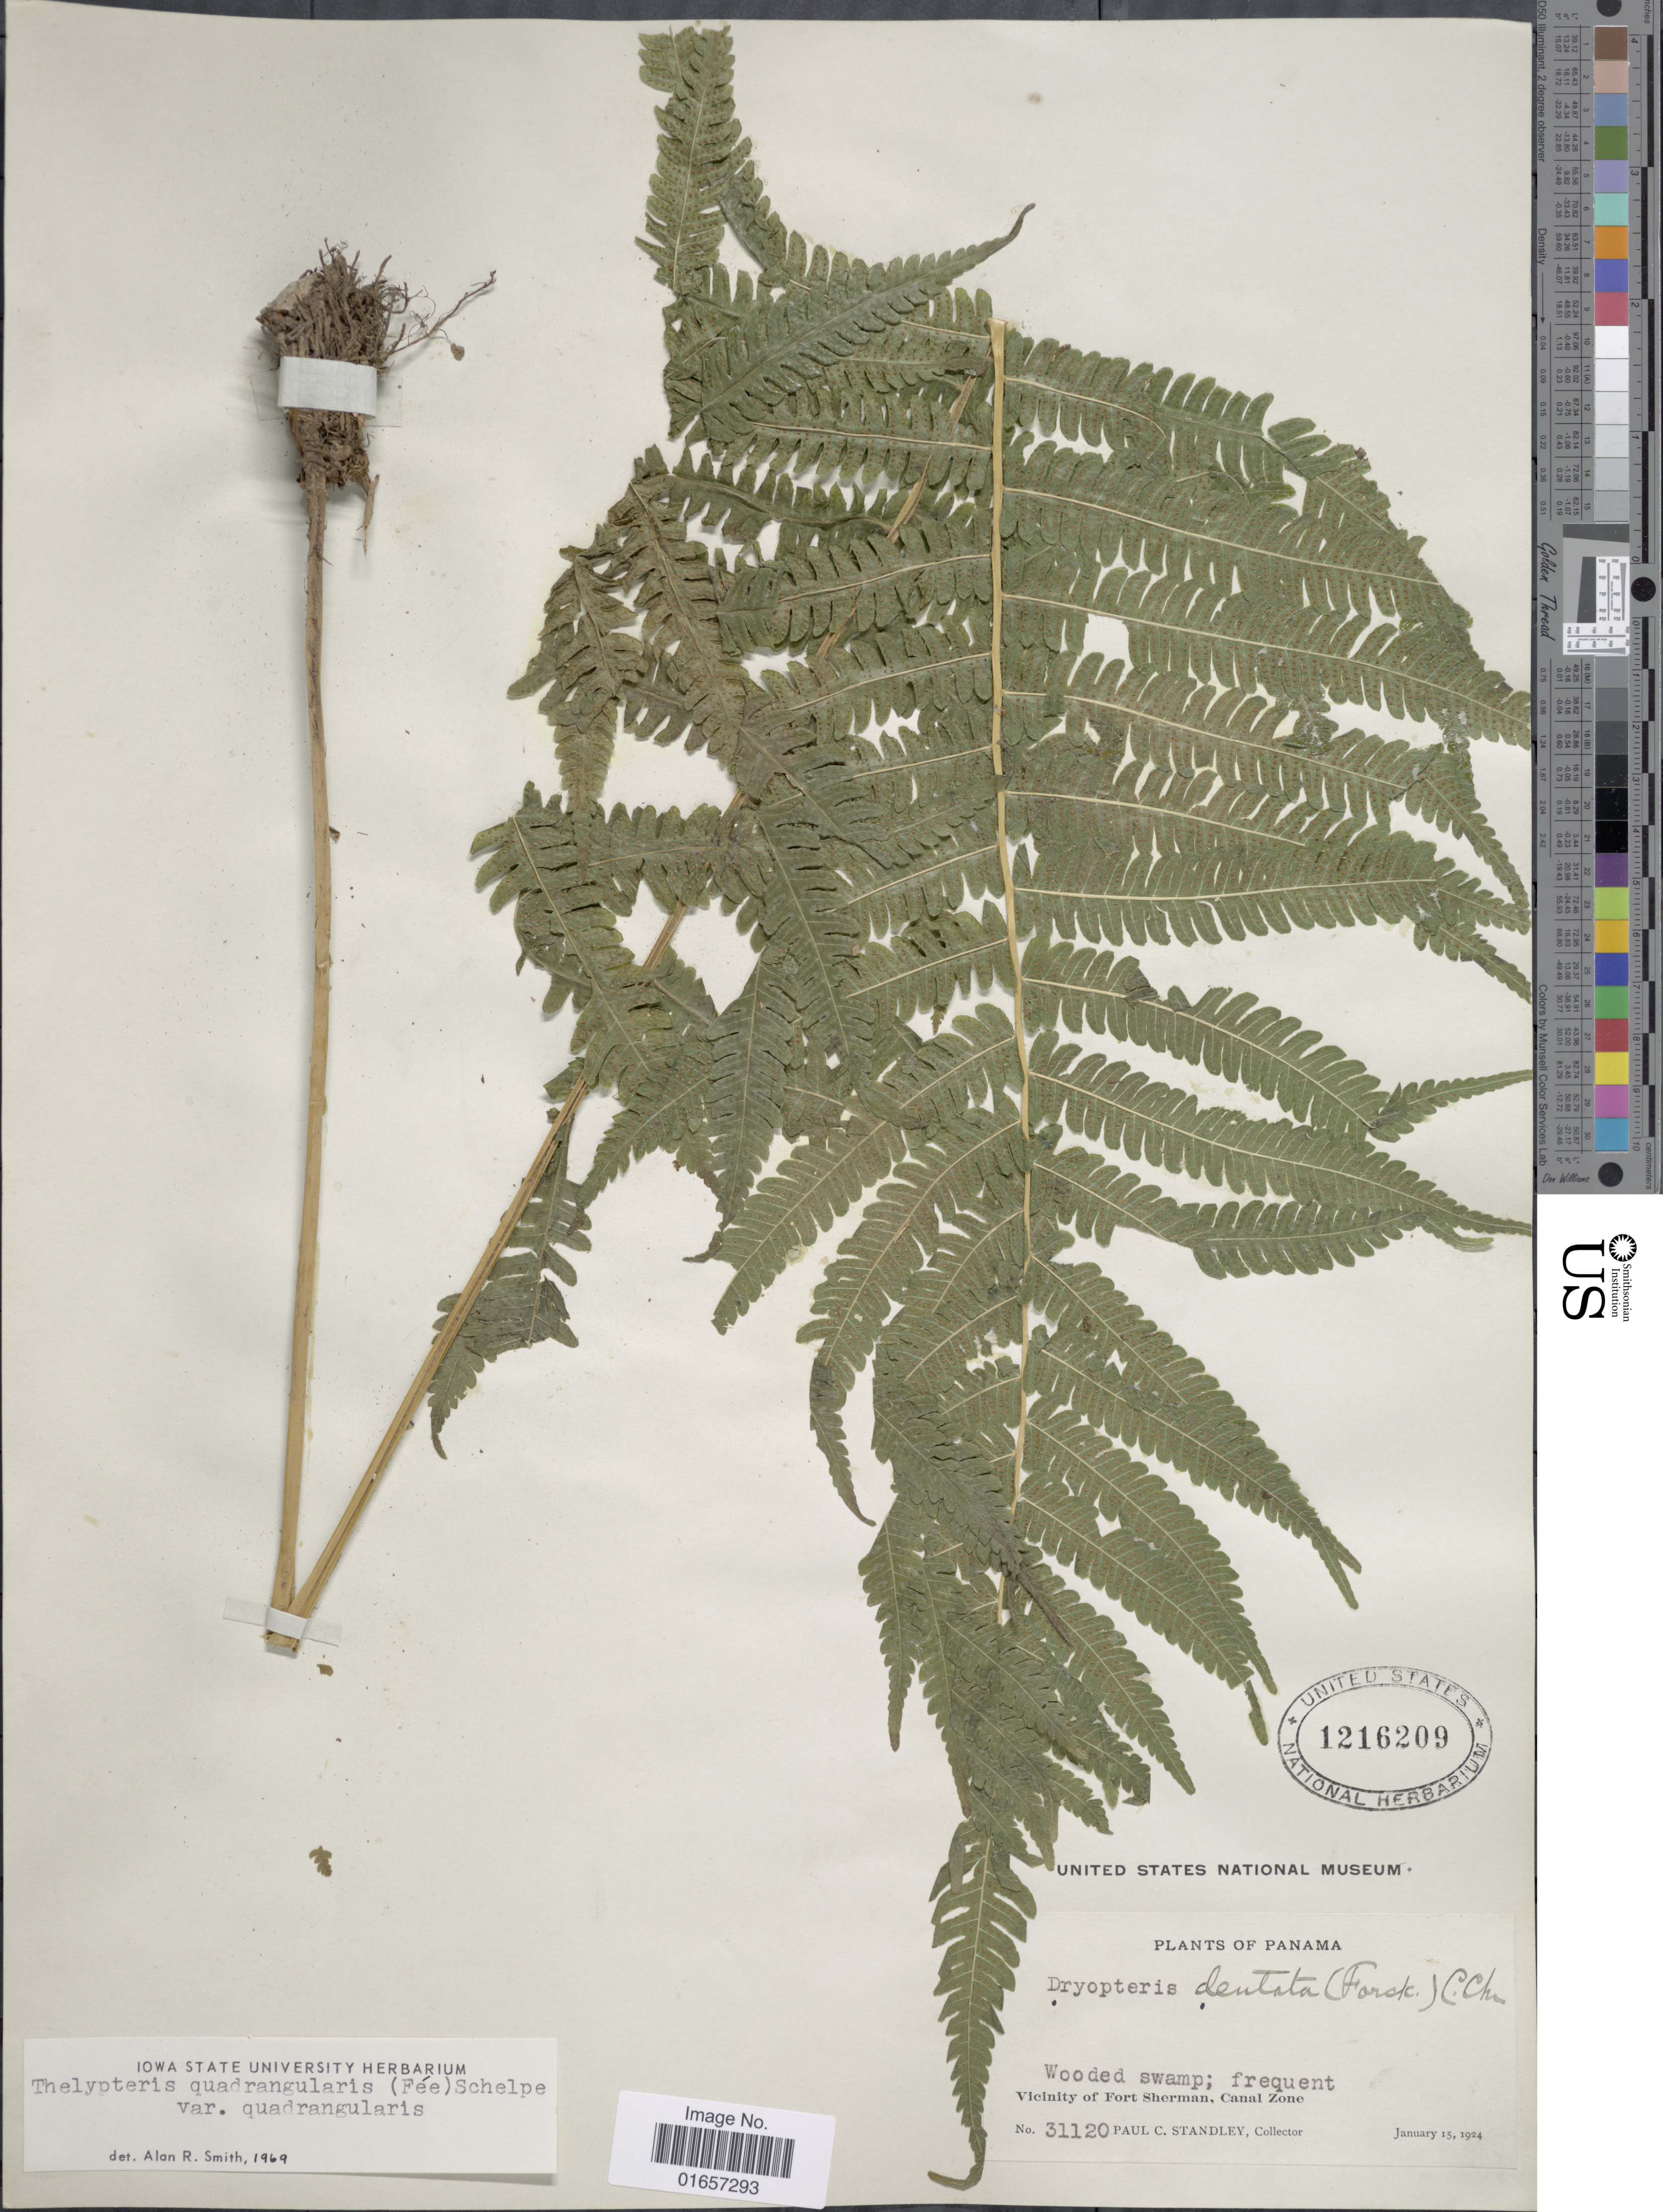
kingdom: Plantae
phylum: Tracheophyta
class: Polypodiopsida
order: Polypodiales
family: Thelypteridaceae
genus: Christella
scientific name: Christella hispidula var. hispidula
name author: (Decne.) Holttum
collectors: P. C. Standley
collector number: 31120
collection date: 1924-01-15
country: Panama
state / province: Colón / Panamá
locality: Vicinity of Fort Sherman, Canal Zone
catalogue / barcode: US 1216209